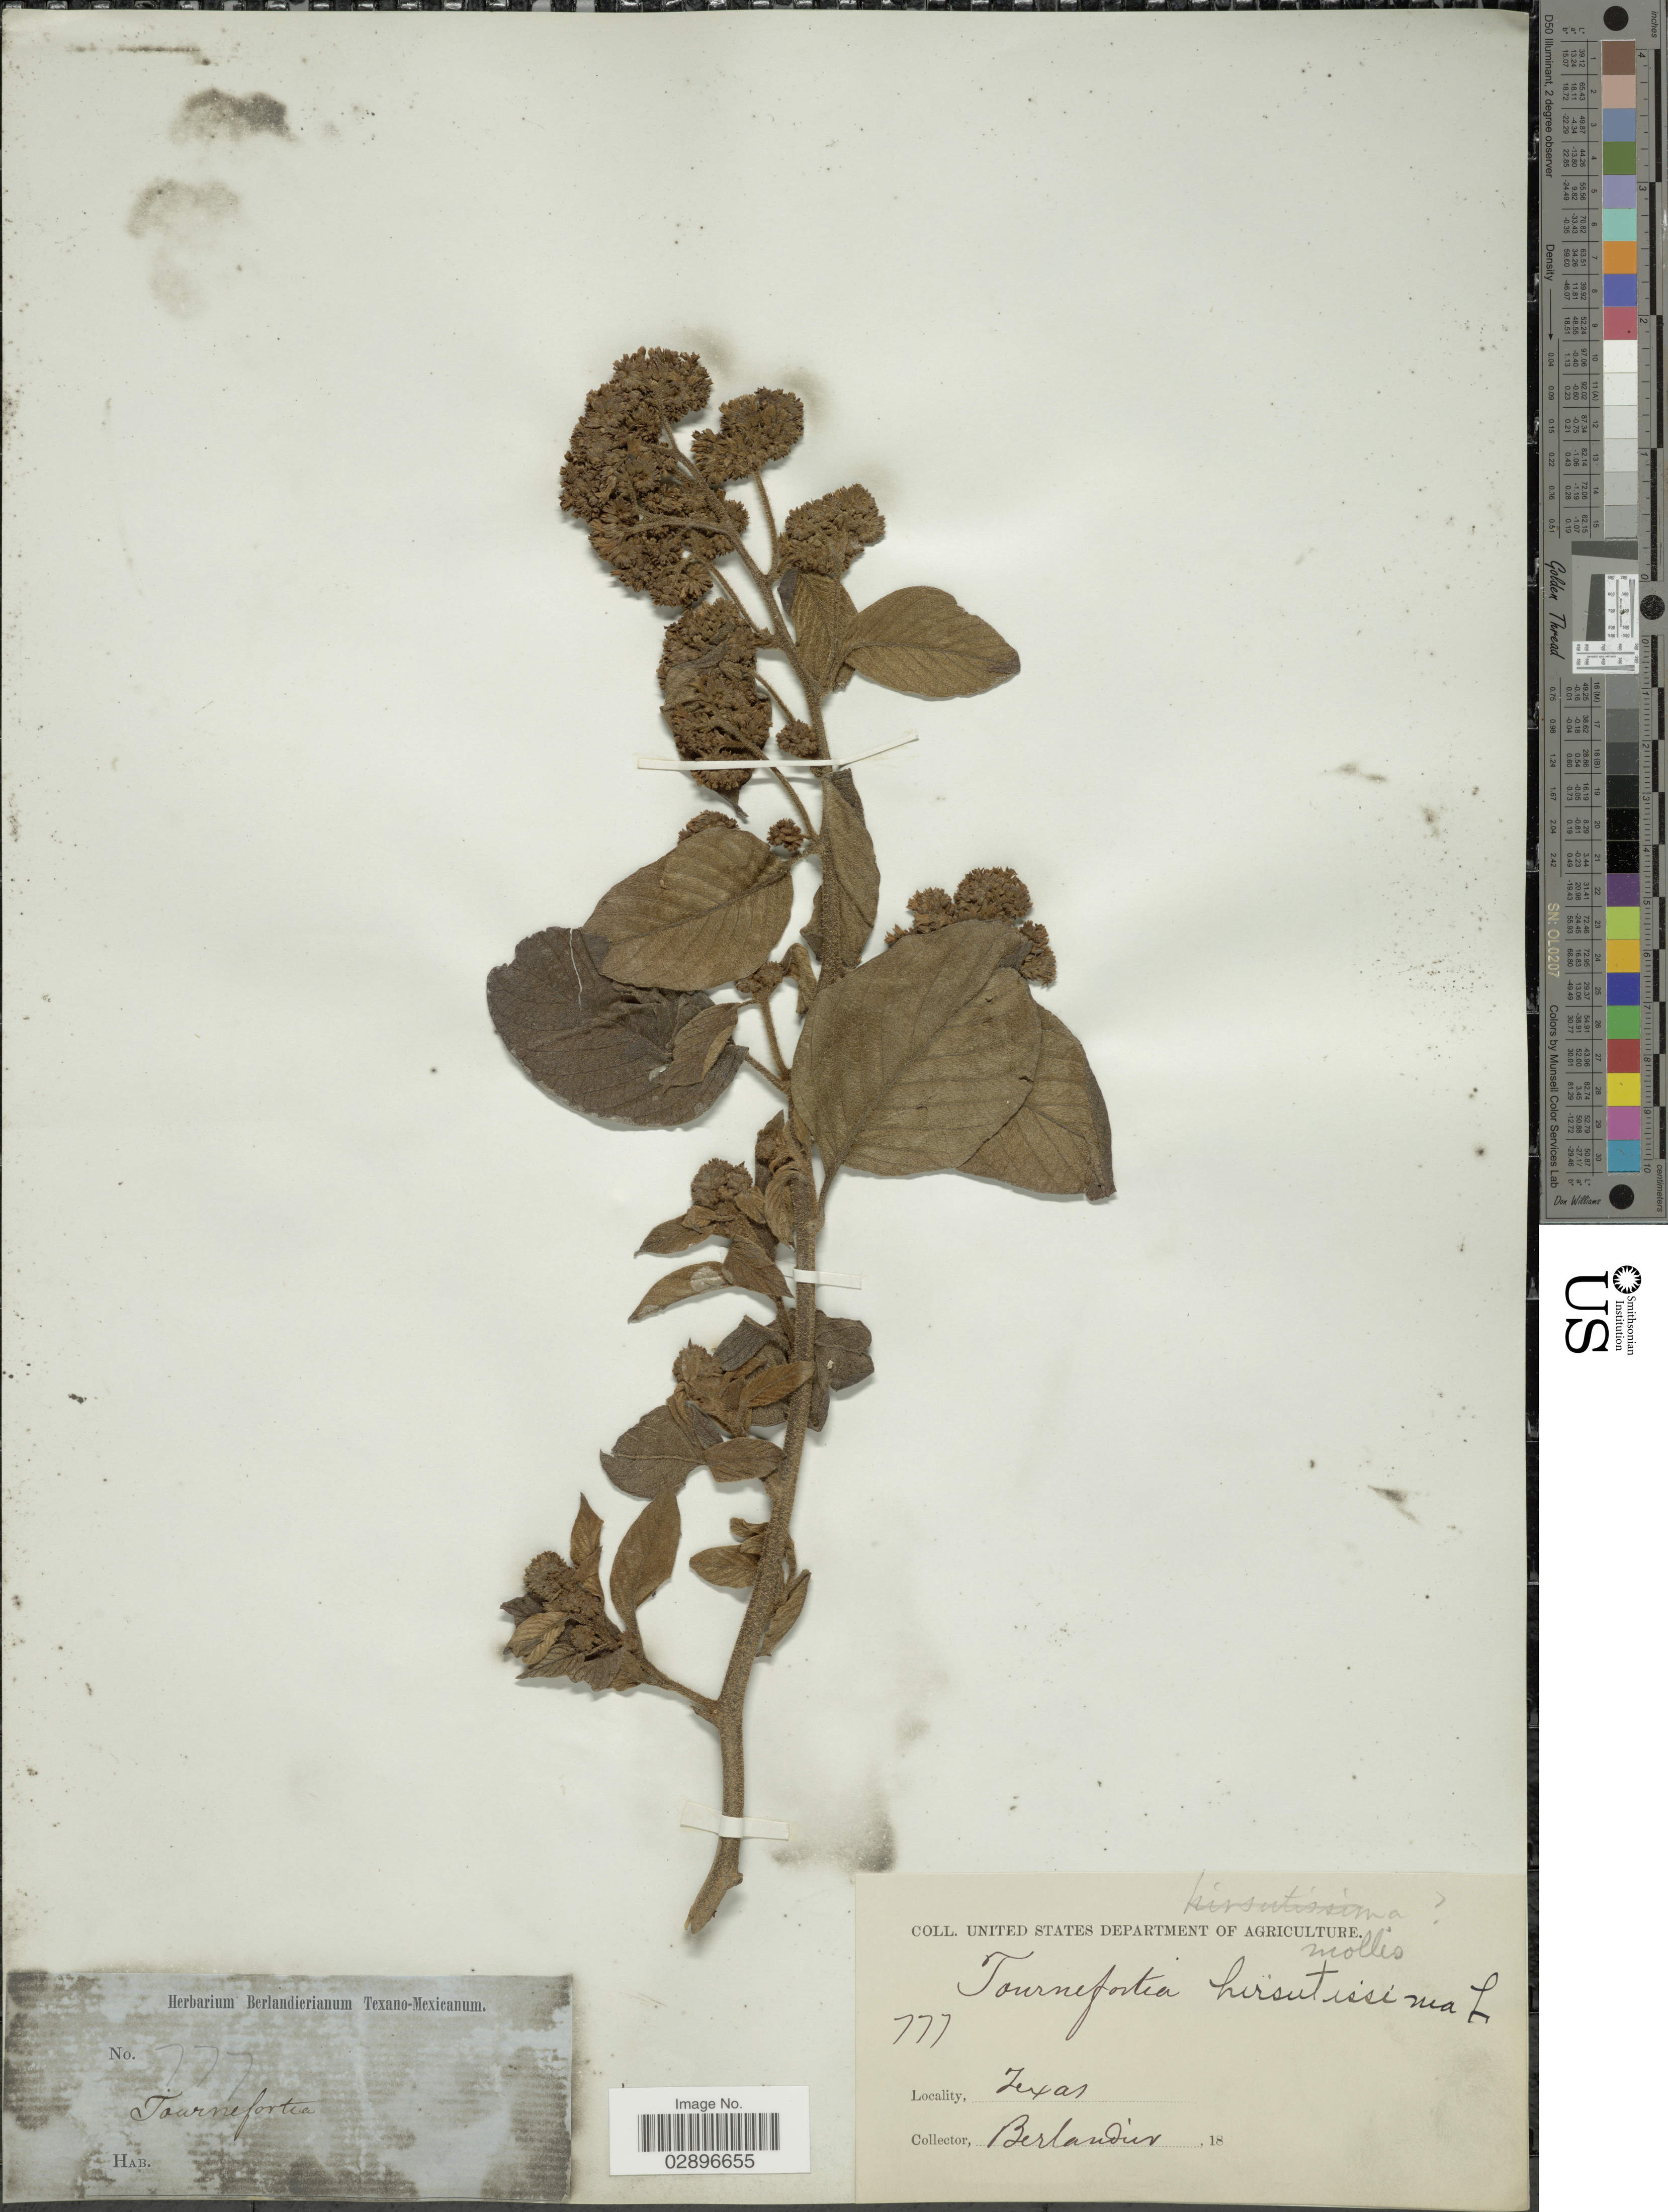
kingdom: Plantae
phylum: Tracheophyta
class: Magnoliopsida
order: Boraginales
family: Heliotropiaceae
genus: Tournefortia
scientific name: Tournefortia hirsutissima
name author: L.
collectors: J. L. Berlandier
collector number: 777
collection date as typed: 18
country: United States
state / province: Texas